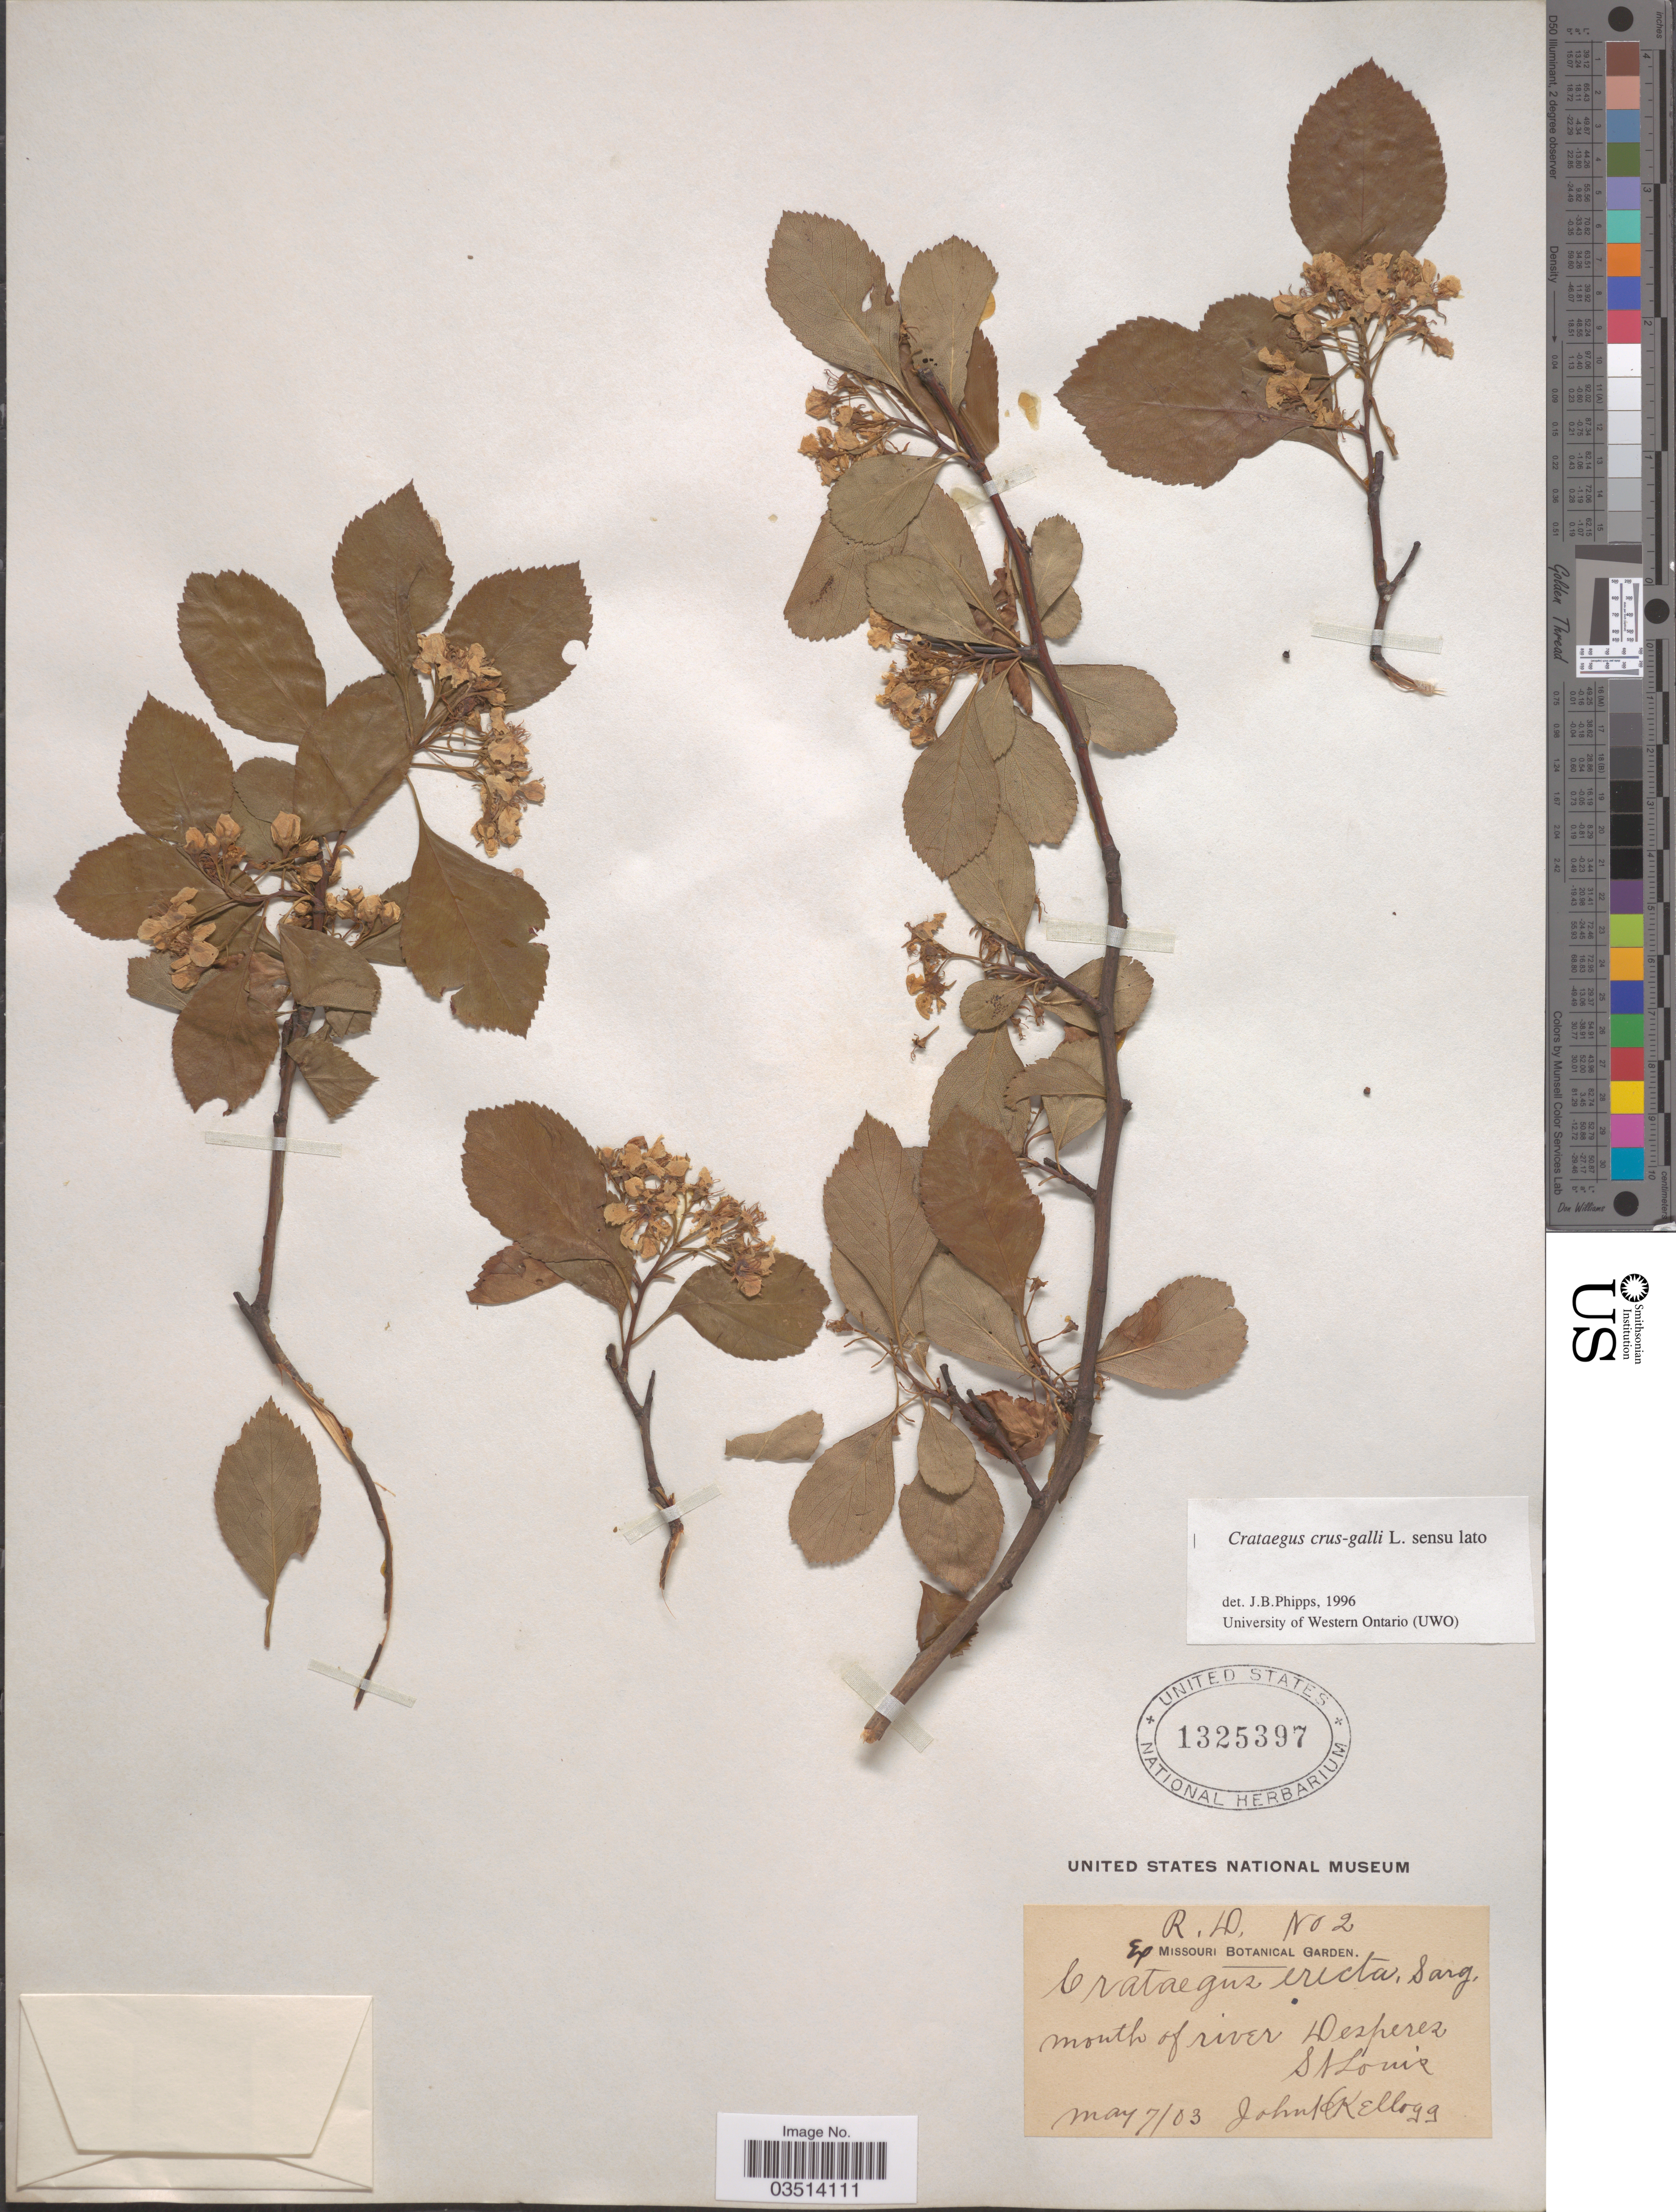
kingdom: Plantae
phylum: Tracheophyta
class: Magnoliopsida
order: Rosales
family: Rosaceae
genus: Crataegus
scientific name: Crataegus crus-galli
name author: L.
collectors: J. H. Kellogg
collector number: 2?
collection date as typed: Transcribed d/m/y: 7/5/3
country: United States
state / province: Missouri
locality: Mouth of river Desperez. St. Louis.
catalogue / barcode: US 1325397